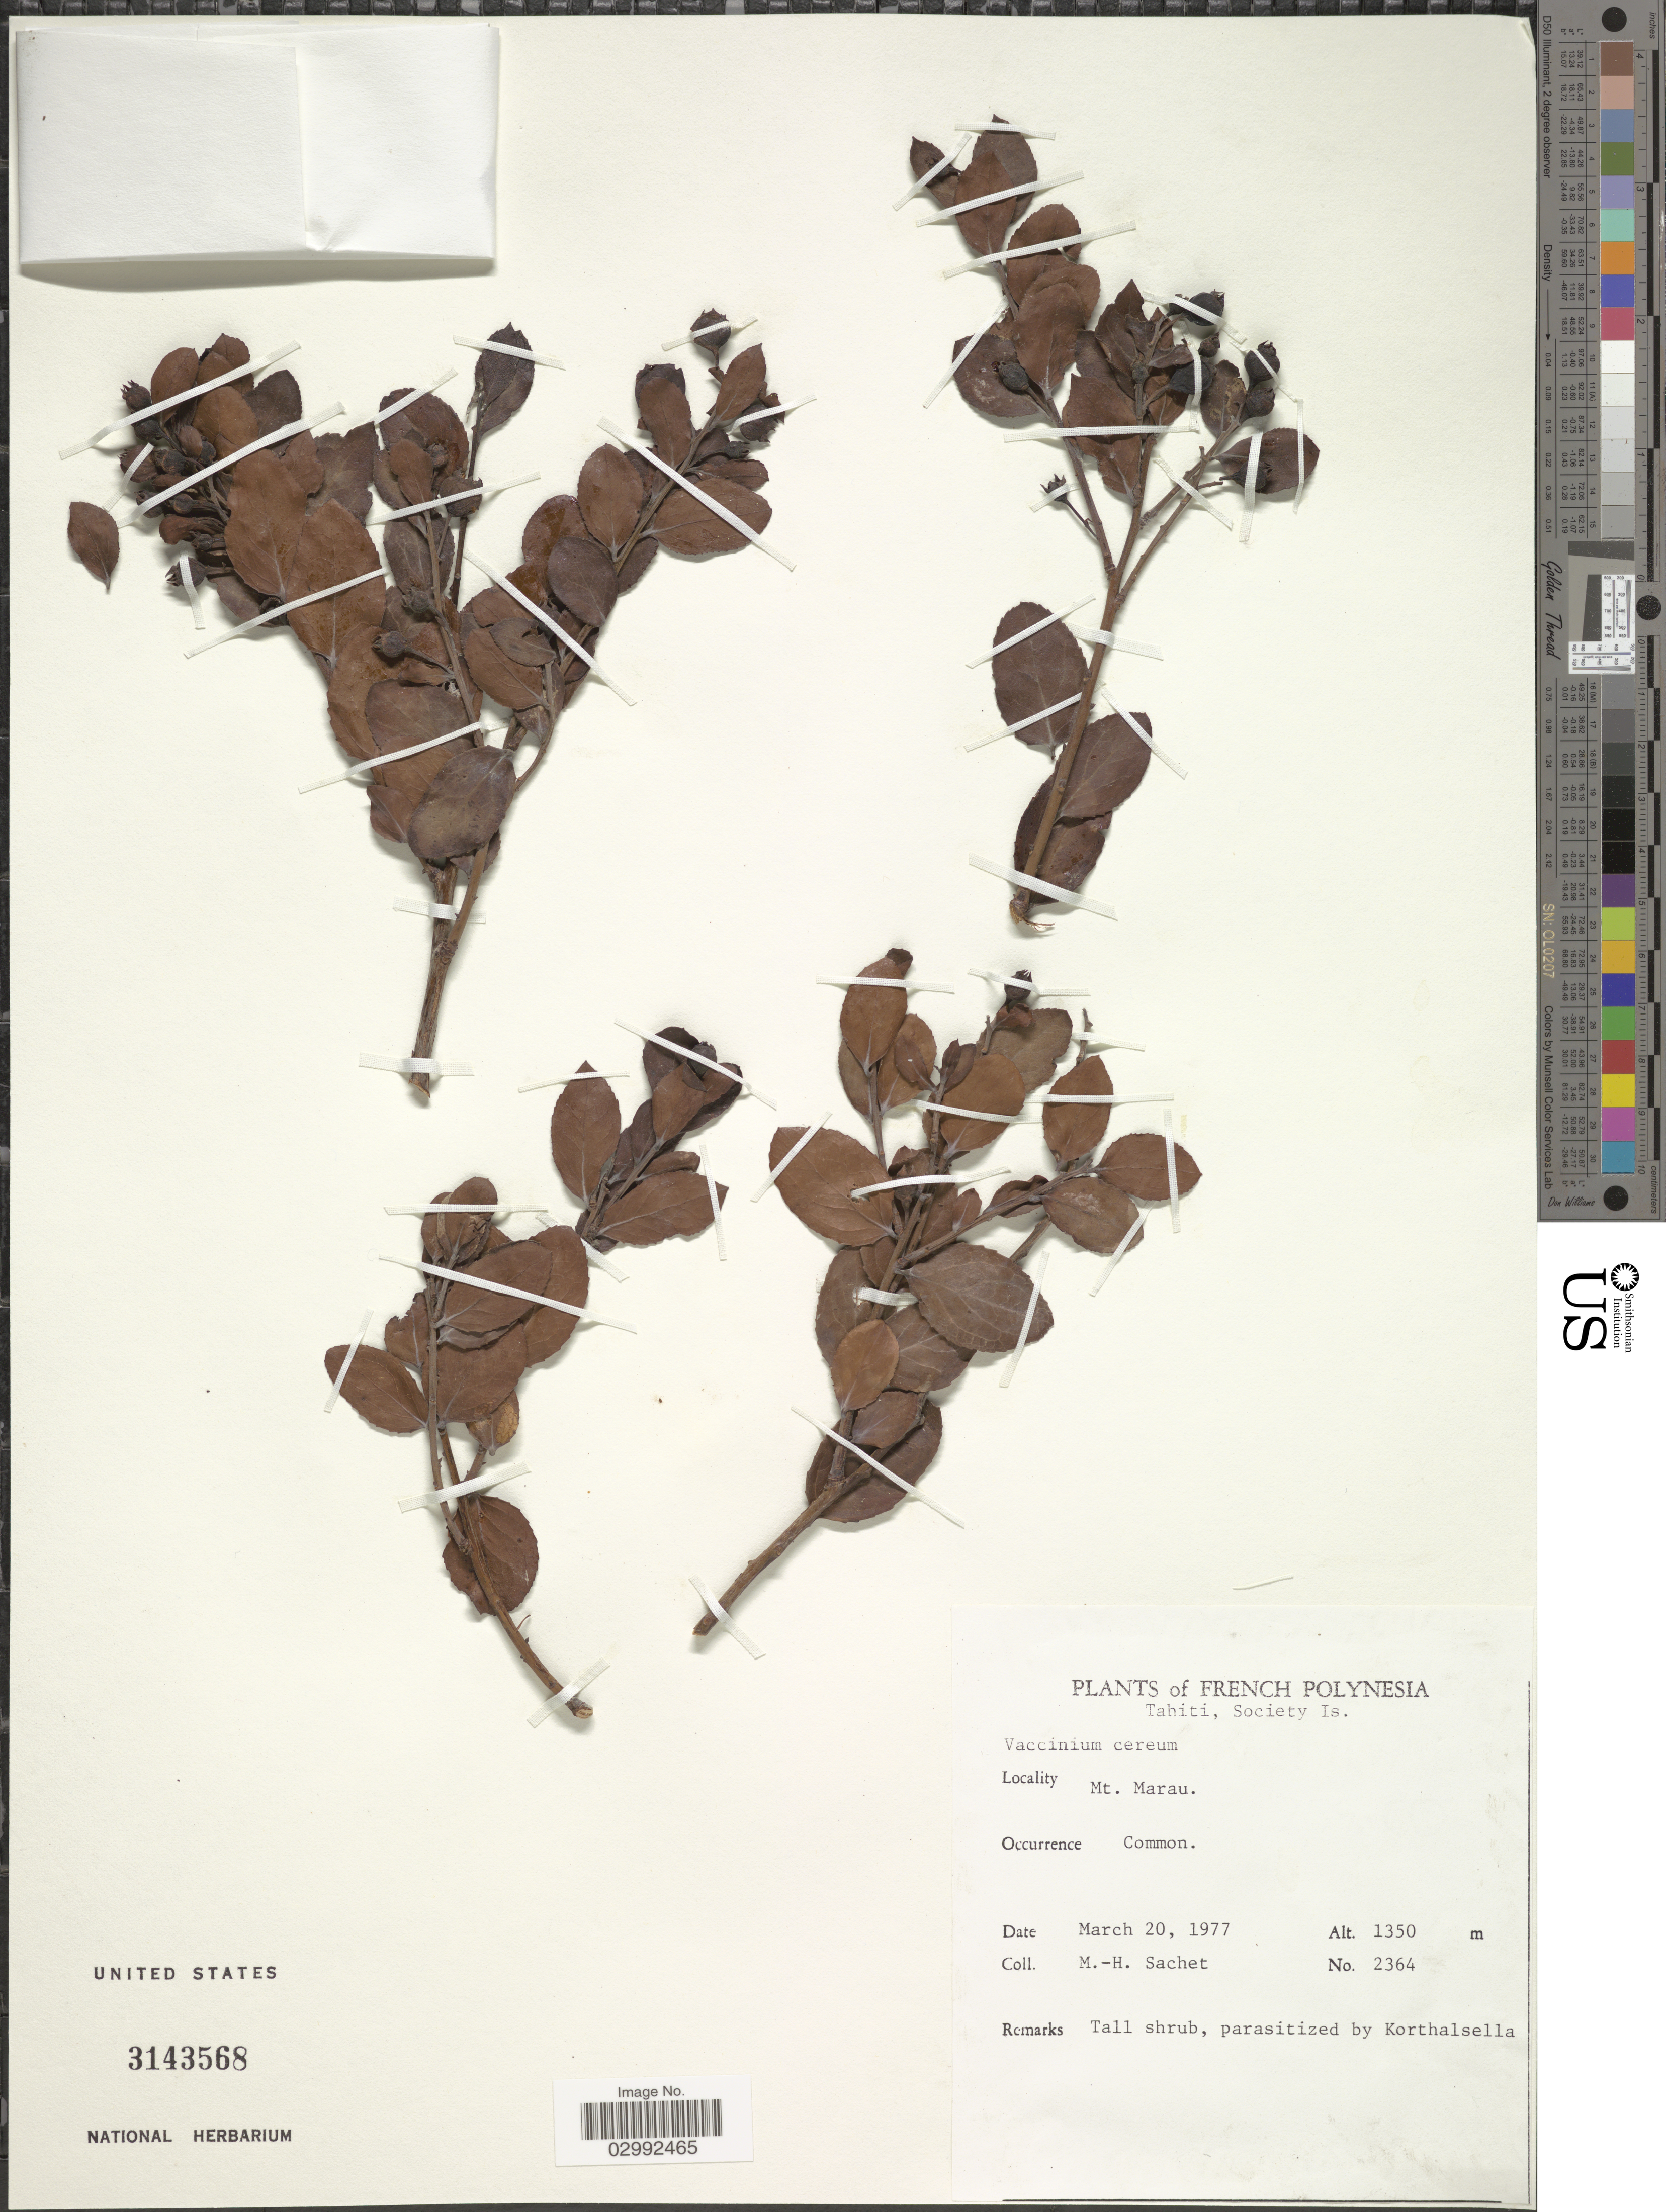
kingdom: Plantae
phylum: Tracheophyta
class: Magnoliopsida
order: Ericales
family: Ericaceae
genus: Vaccinium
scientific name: Vaccinium cereum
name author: (L. f.) G. Forst.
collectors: M.-H. Sachet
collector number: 2364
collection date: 1977-03-20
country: French Polynesia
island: Tahiti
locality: Tahiti, Society Is., Mt. Marau.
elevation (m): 1350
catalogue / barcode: US 3143568